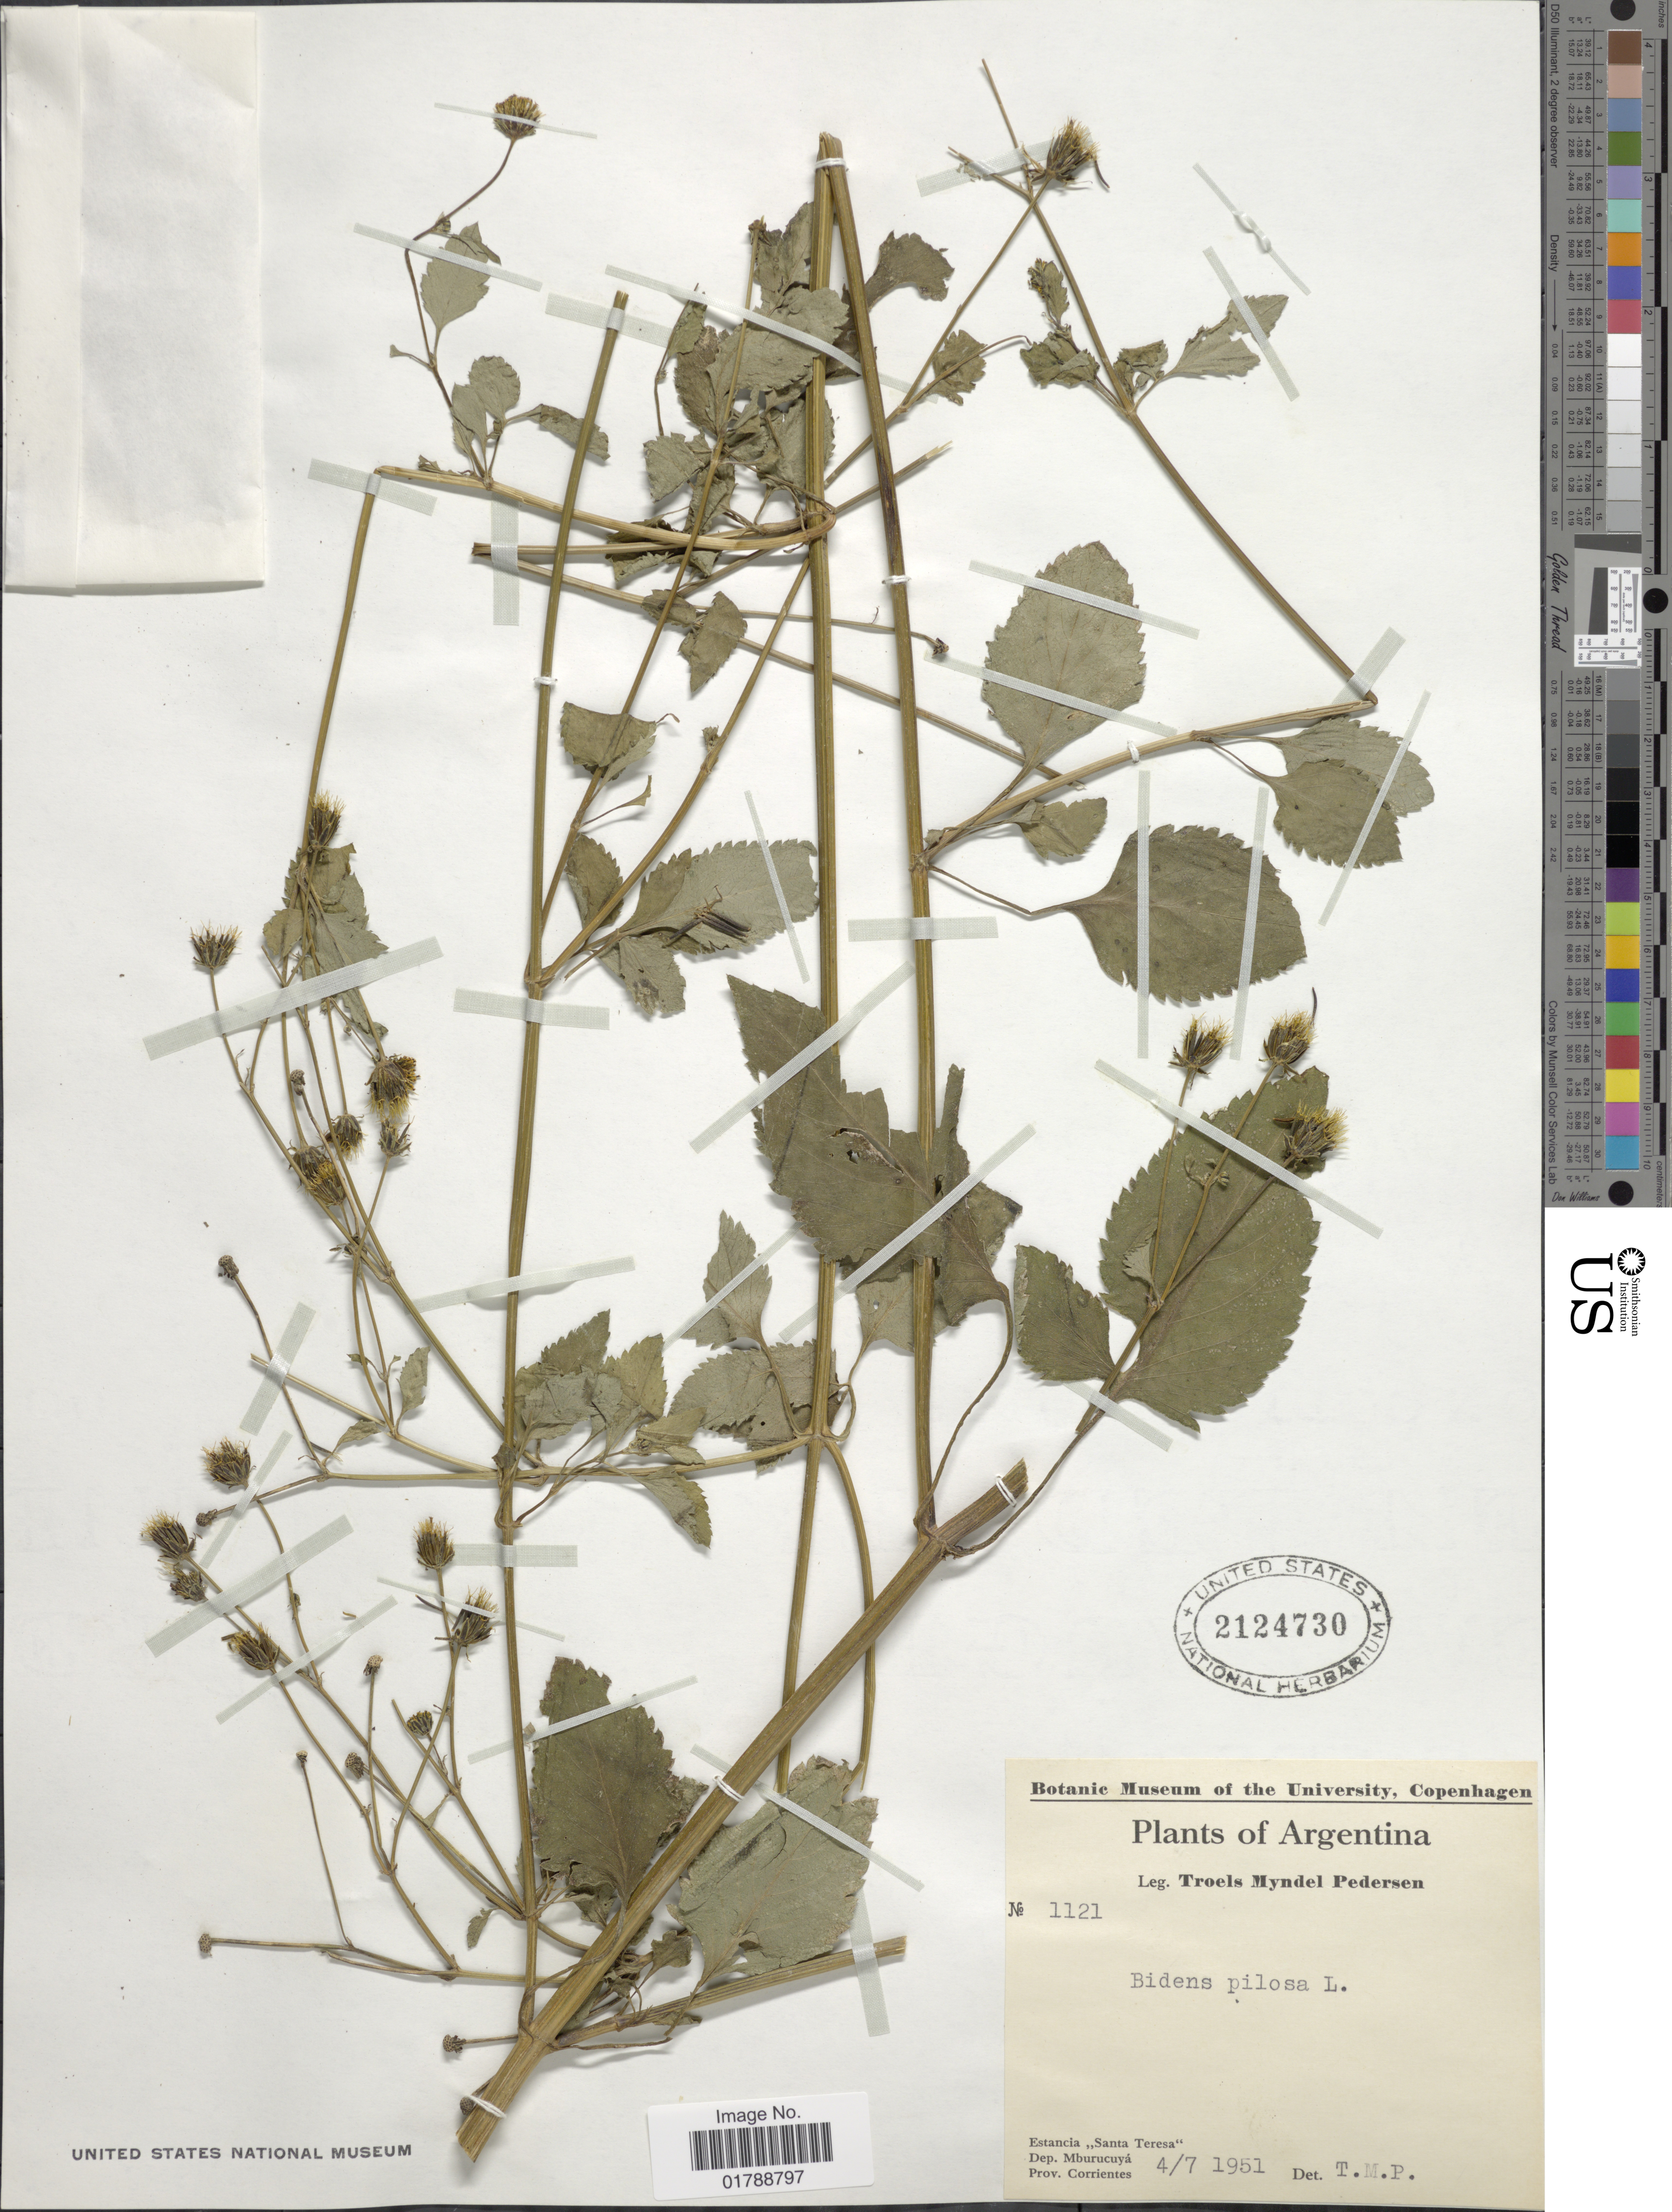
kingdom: Plantae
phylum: Tracheophyta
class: Magnoliopsida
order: Asterales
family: Asteraceae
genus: Bidens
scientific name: Bidens pilosa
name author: L.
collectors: T. Pederson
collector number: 1121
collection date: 1951-07-04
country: Argentina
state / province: Corrientes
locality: Estancia "Santa Teresa" Dep. Mburucuyá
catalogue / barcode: US 2124730